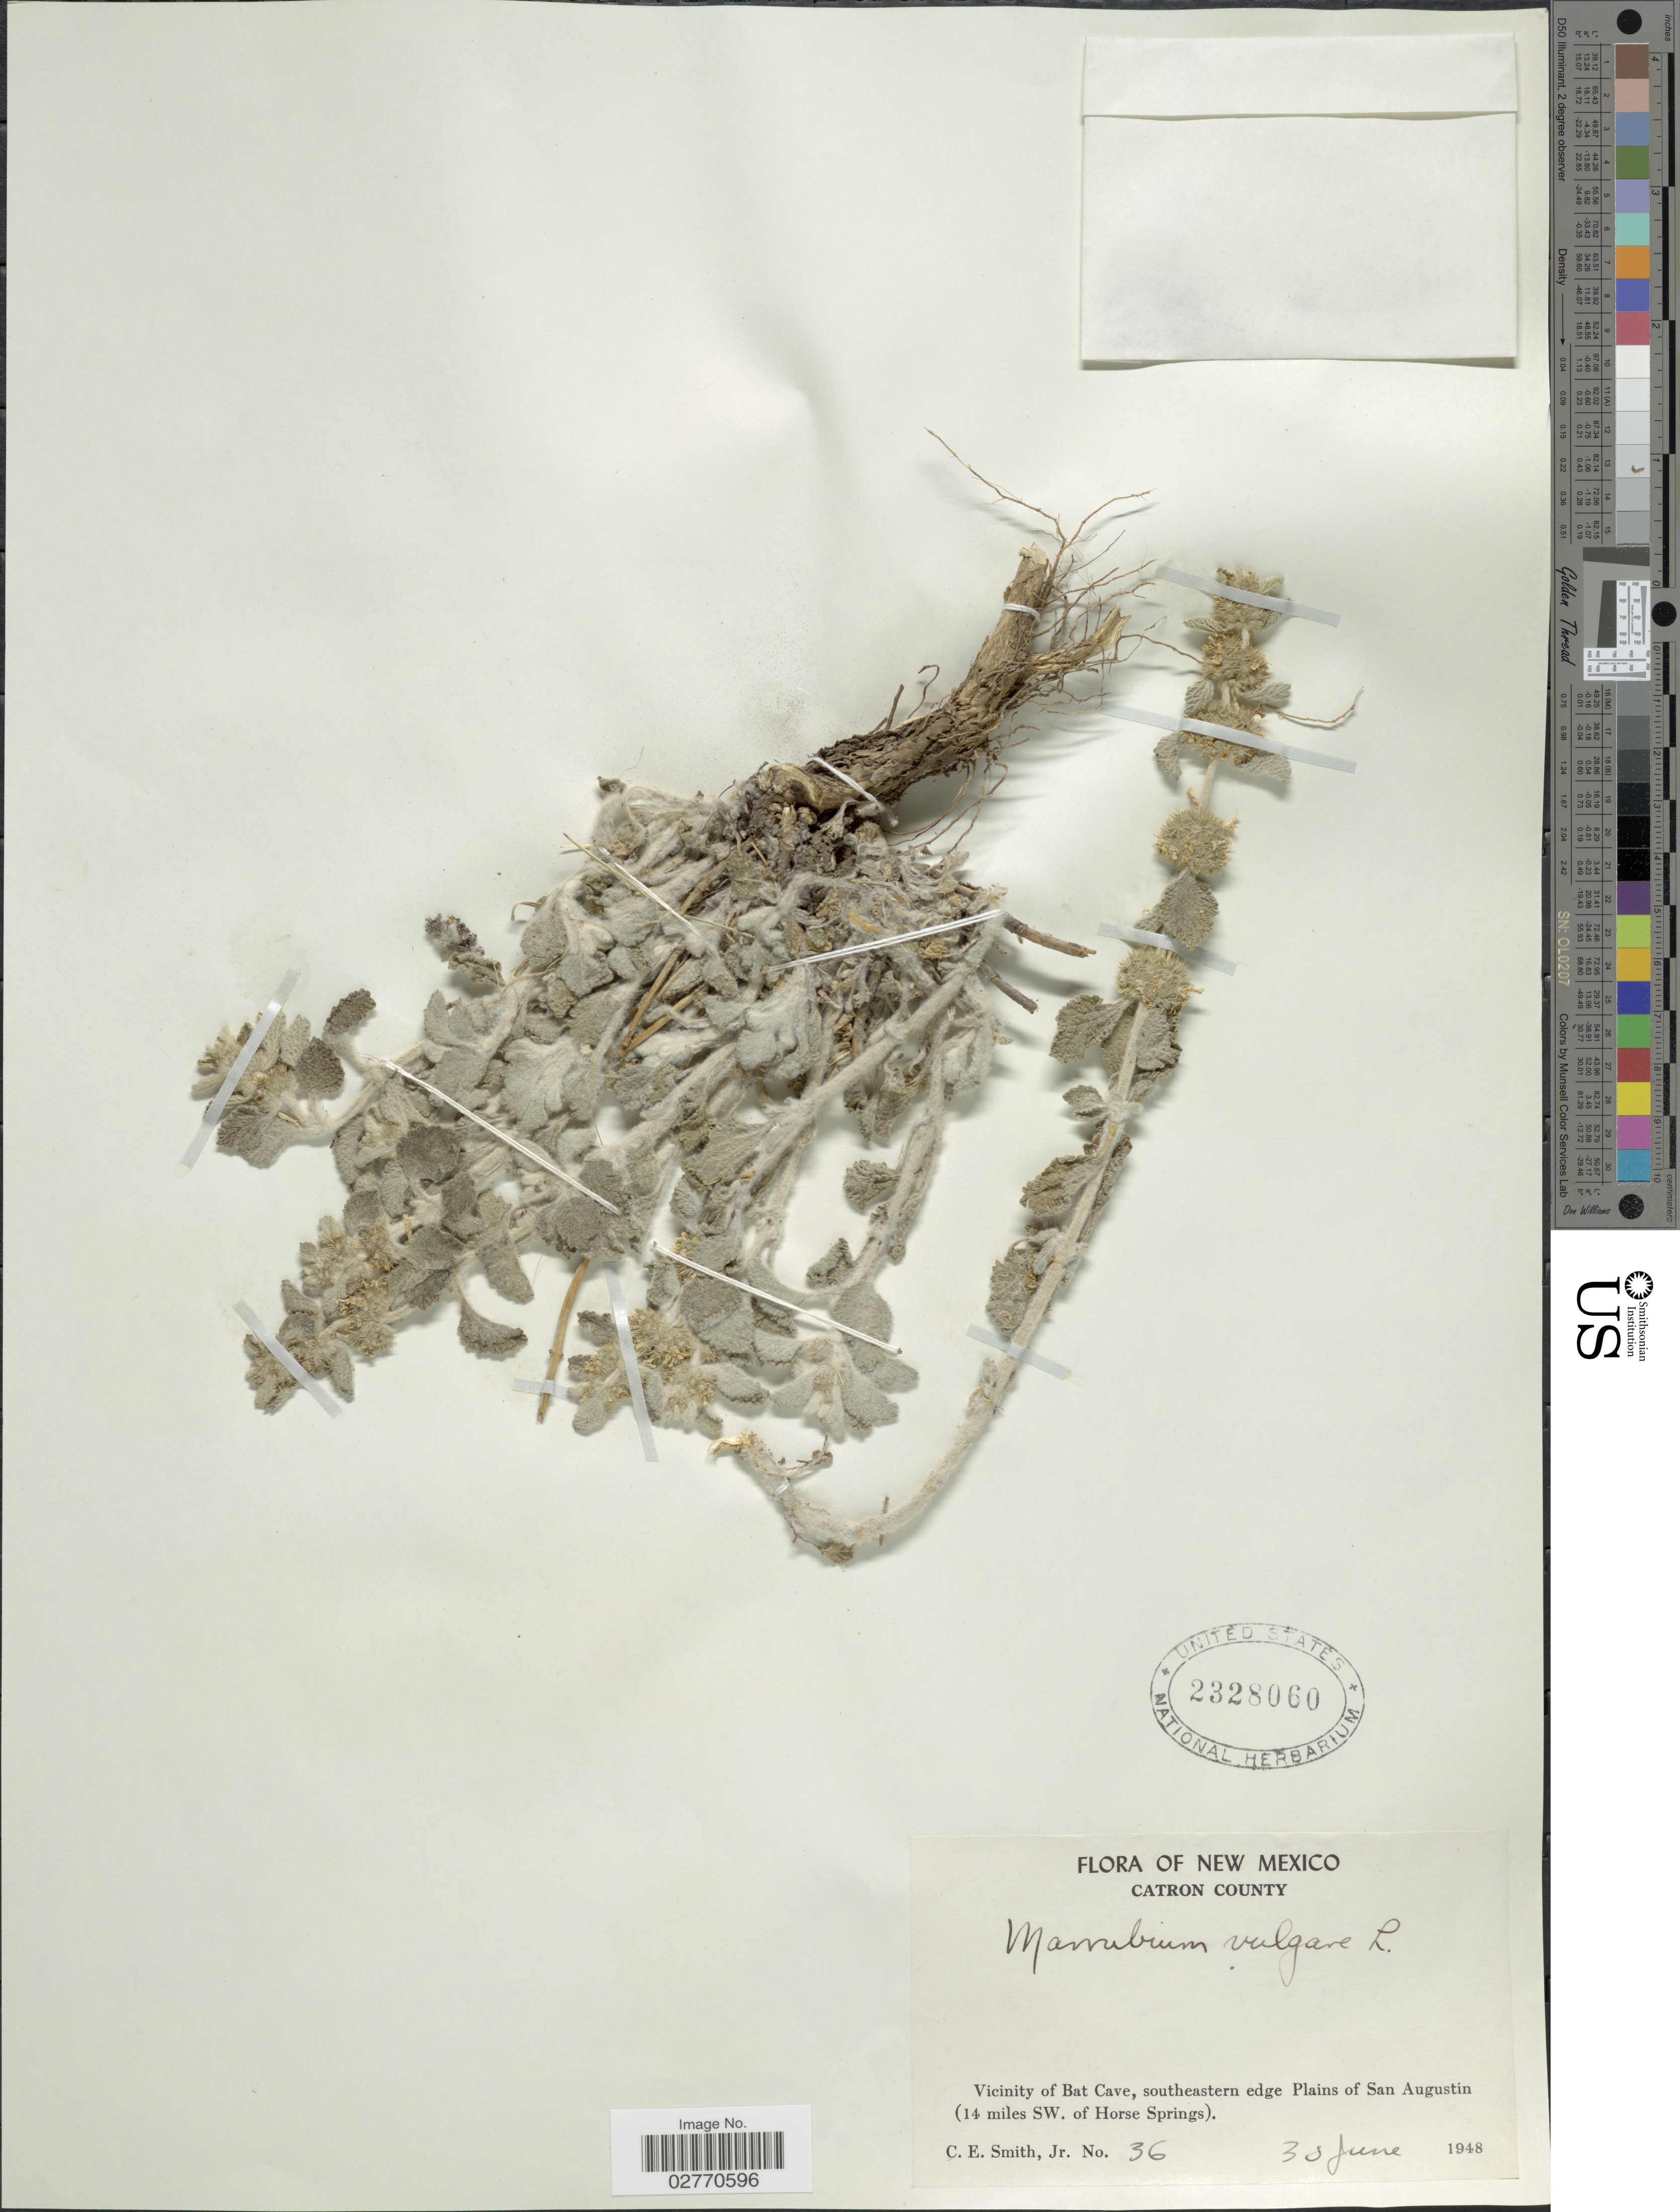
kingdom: Plantae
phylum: Tracheophyta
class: Magnoliopsida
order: Lamiales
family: Lamiaceae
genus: Marrubium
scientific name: Marrubium vulgare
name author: L.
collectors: C. E. Smith Jr.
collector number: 36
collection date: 1948-06-30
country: United States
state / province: New Mexico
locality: Catron County, Vicinity of Bat Cave, southeastern edge Plains of San Augustin (14 miles SW. of Horse Springs).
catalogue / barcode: US 2328060